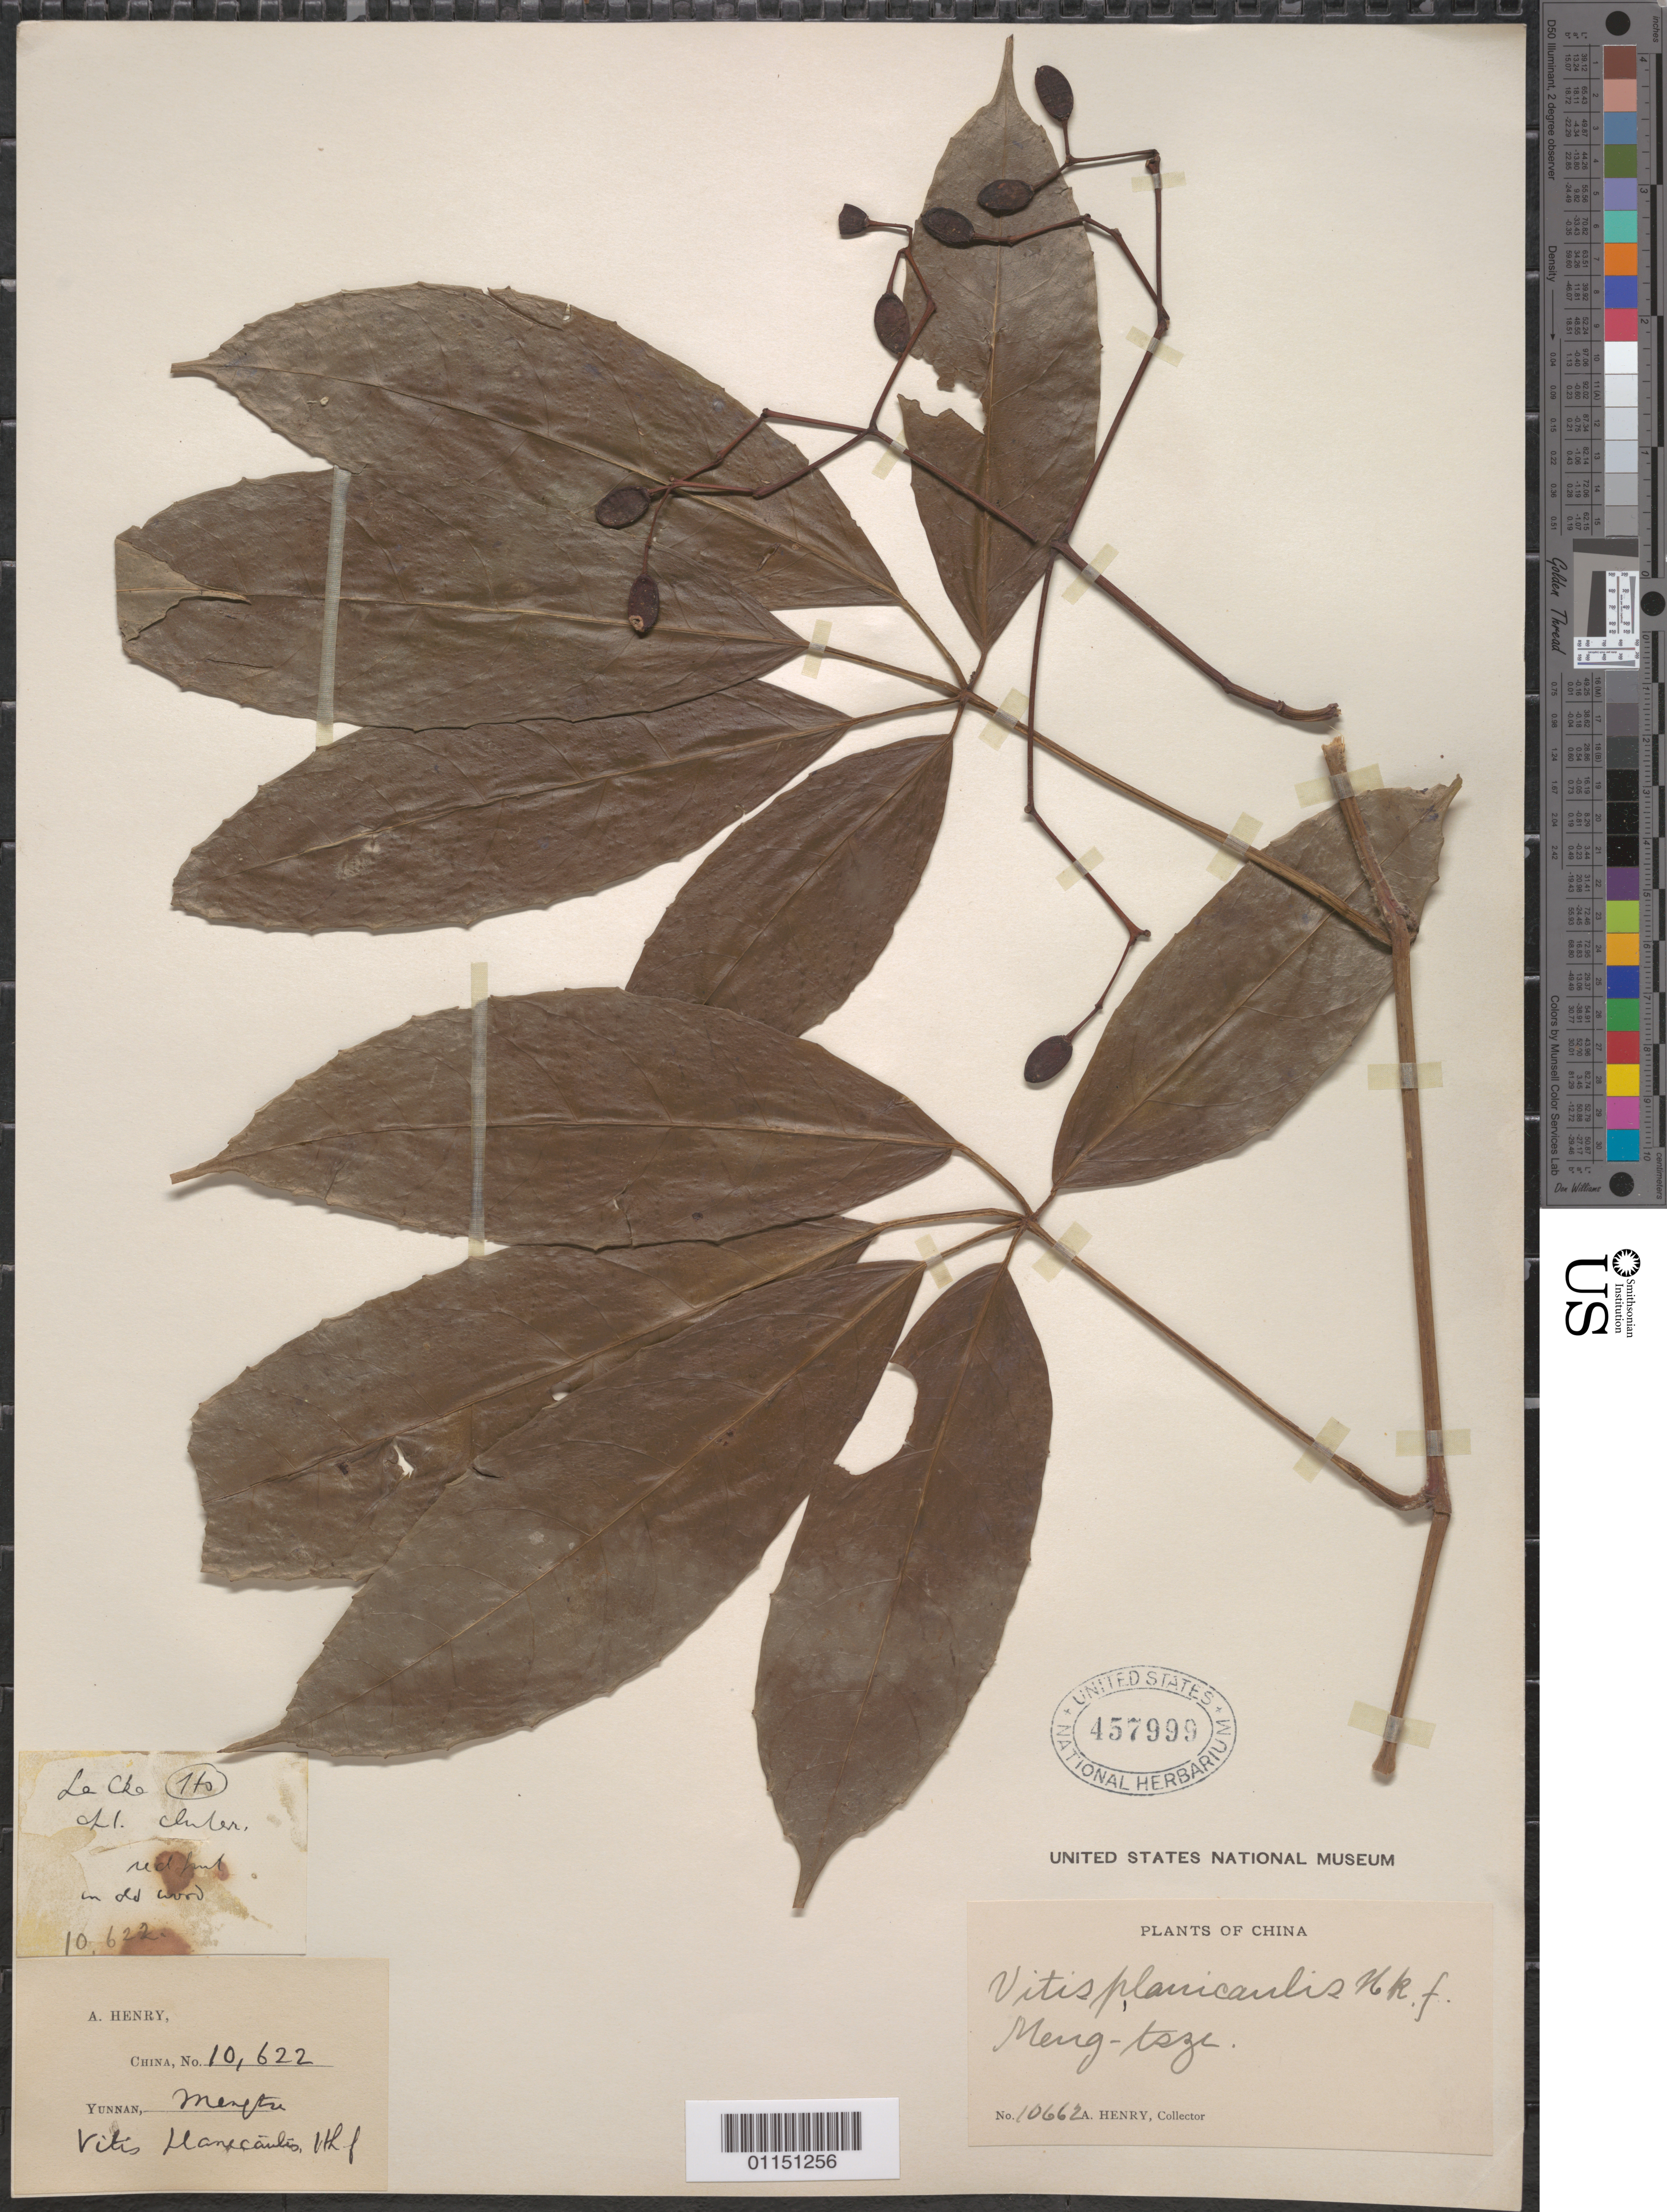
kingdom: Plantae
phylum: Tracheophyta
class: Magnoliopsida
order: Vitales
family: Vitaceae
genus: Vitis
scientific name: Vitis planicaulis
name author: Hook. f.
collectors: A. Henry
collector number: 10662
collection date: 1885/1888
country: China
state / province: Yunnan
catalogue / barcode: US 457999